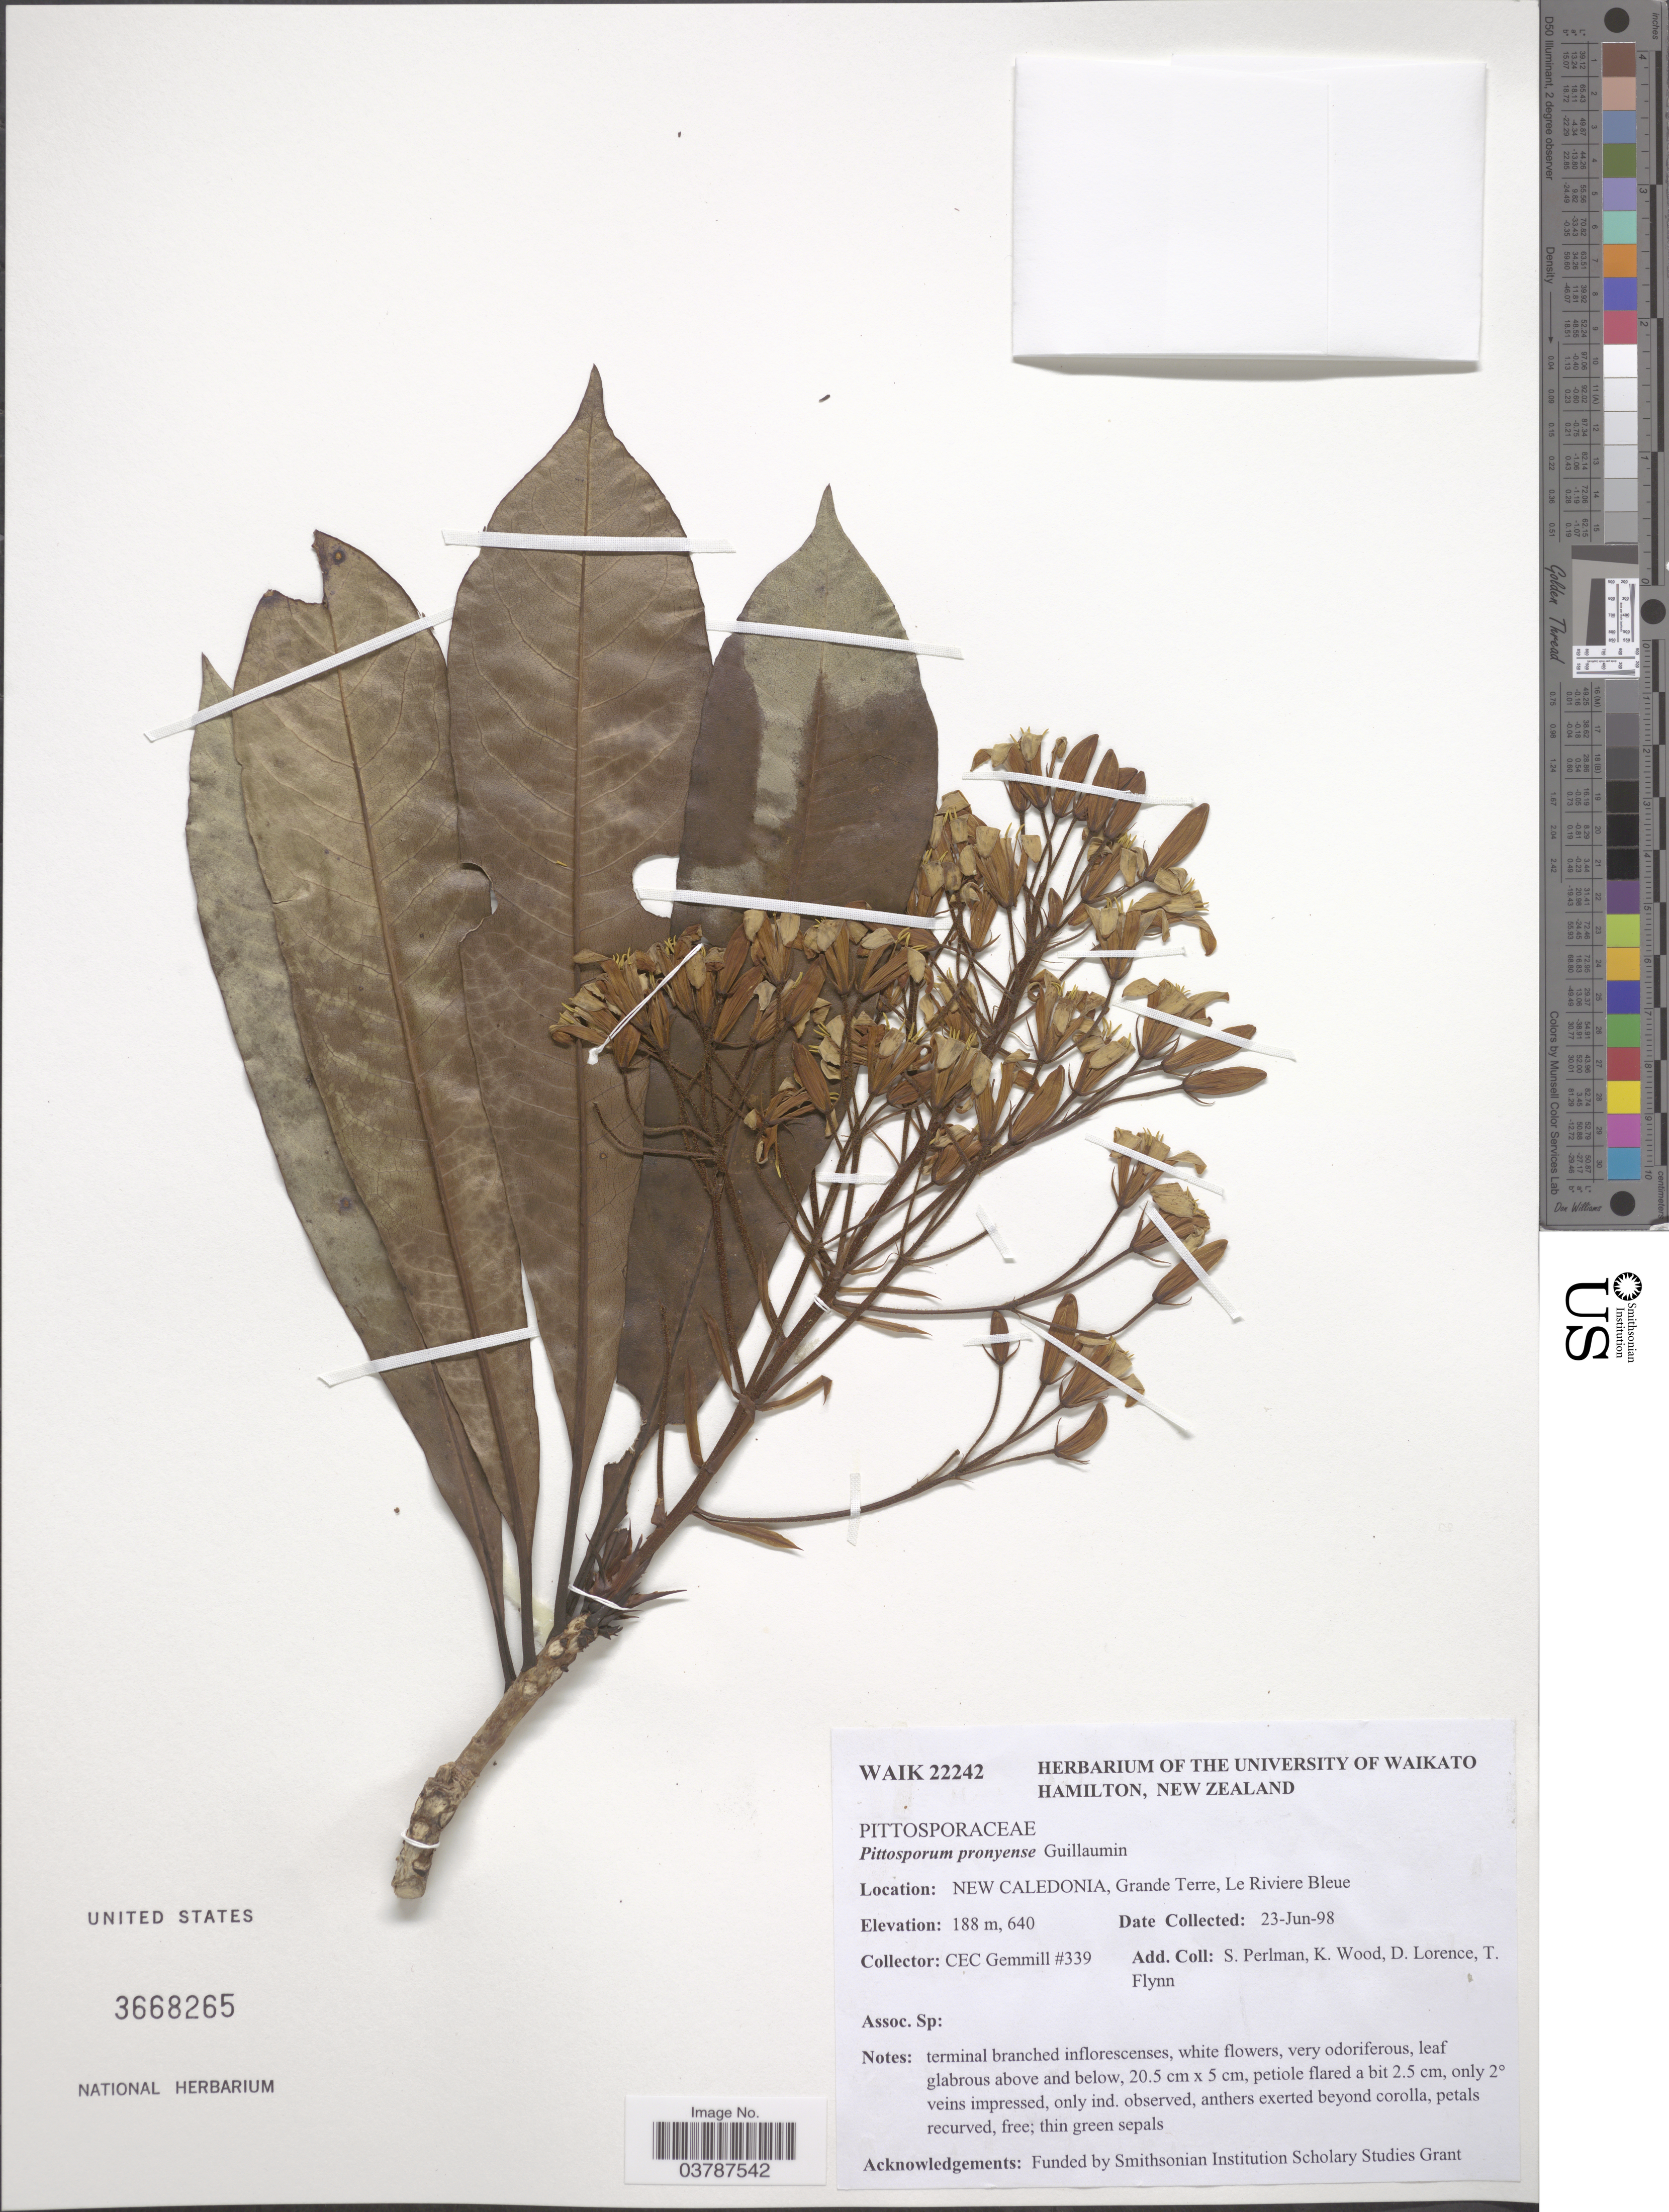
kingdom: Plantae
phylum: Tracheophyta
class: Magnoliopsida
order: Apiales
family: Pittosporaceae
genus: Pittosporum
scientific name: Pittosporum pronyense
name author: Guillaumin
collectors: C. Gemmill, S. Perlman, K. Wood, D. Lorence & T. Flynn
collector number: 339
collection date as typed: Transcribed d/m/y: 23/6/98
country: New Caledonia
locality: Grande Terre, Le Riviere Bleue.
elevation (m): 188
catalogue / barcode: US 3668265